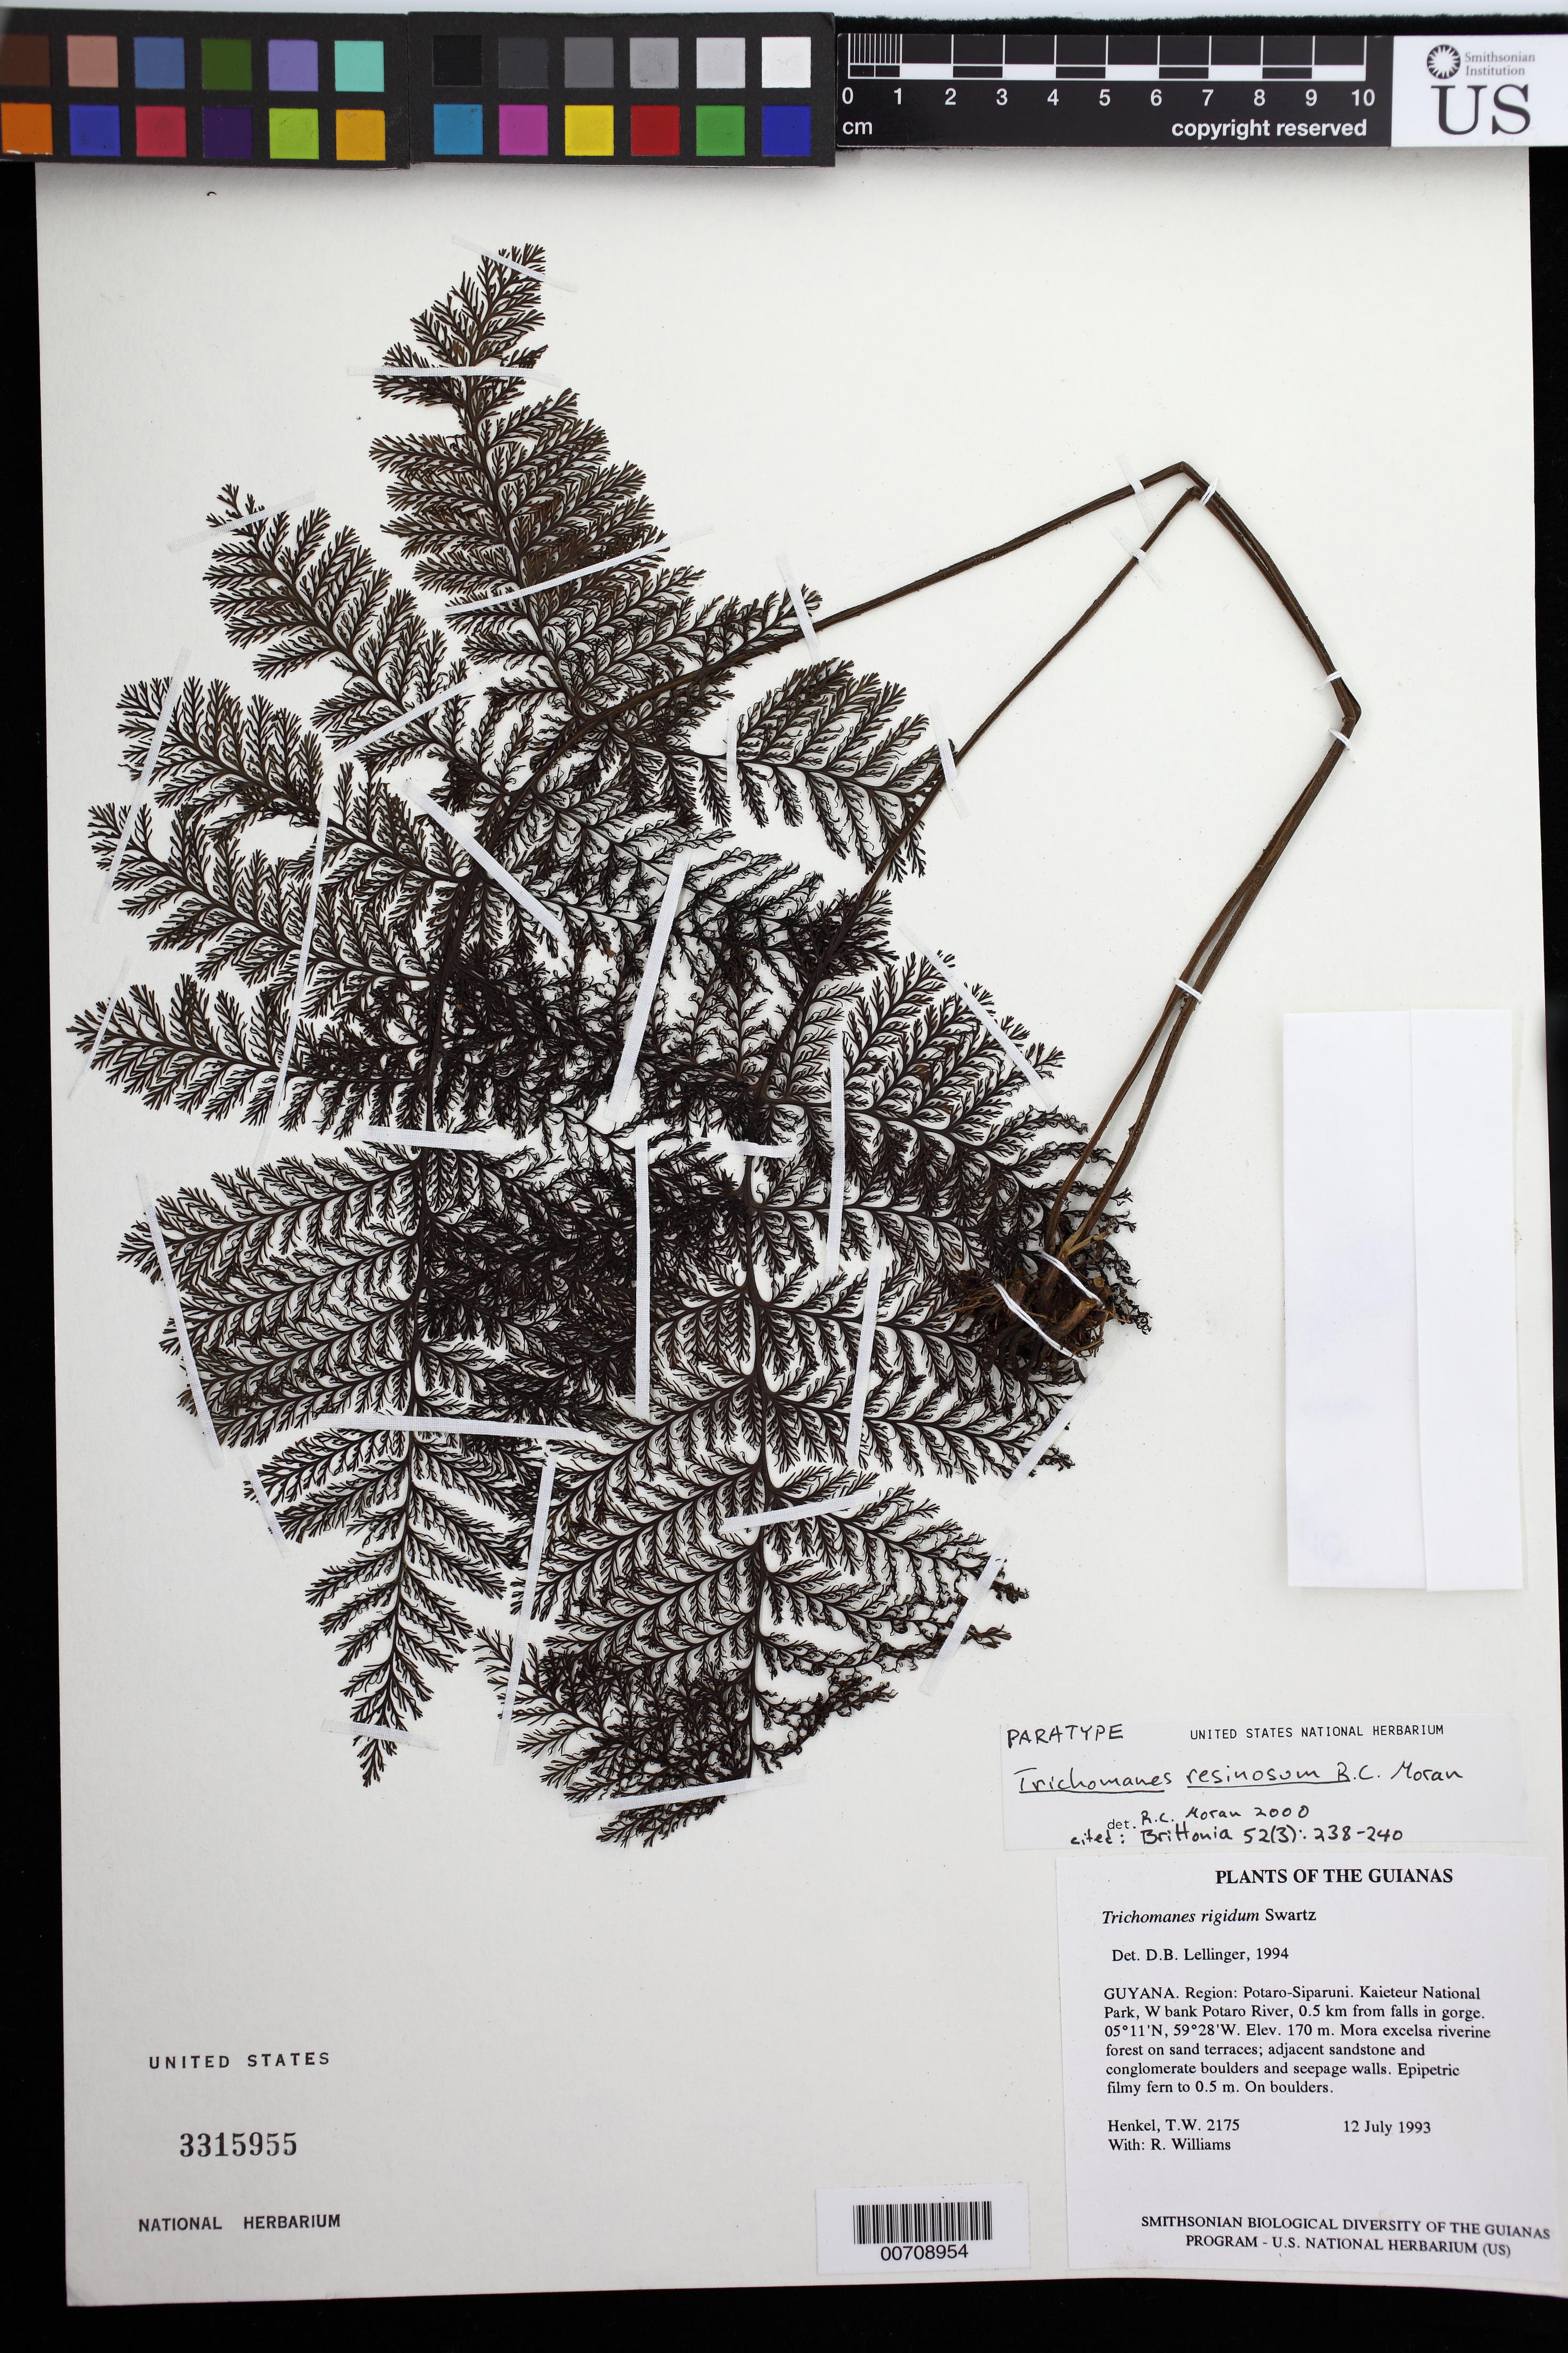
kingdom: Plantae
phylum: Tracheophyta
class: Polypodiopsida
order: Hymenophyllales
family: Hymenophyllaceae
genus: Trichomanes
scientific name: Trichomanes resinosum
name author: R.C. Moran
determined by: Moran, R. C.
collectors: T. Henkel & R. Williams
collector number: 2175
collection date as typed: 12 July 1993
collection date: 1993-07-12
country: Guyana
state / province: Potaro-Siparuni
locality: Kaieteur National Park, W bank Potaro River, 0.5 km from falls in gorge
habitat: Mora excelsa riverine forest on sand terraces; adjacent sandstone and conglomerate boulders and seepage walls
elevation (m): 170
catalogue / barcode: US 3315955